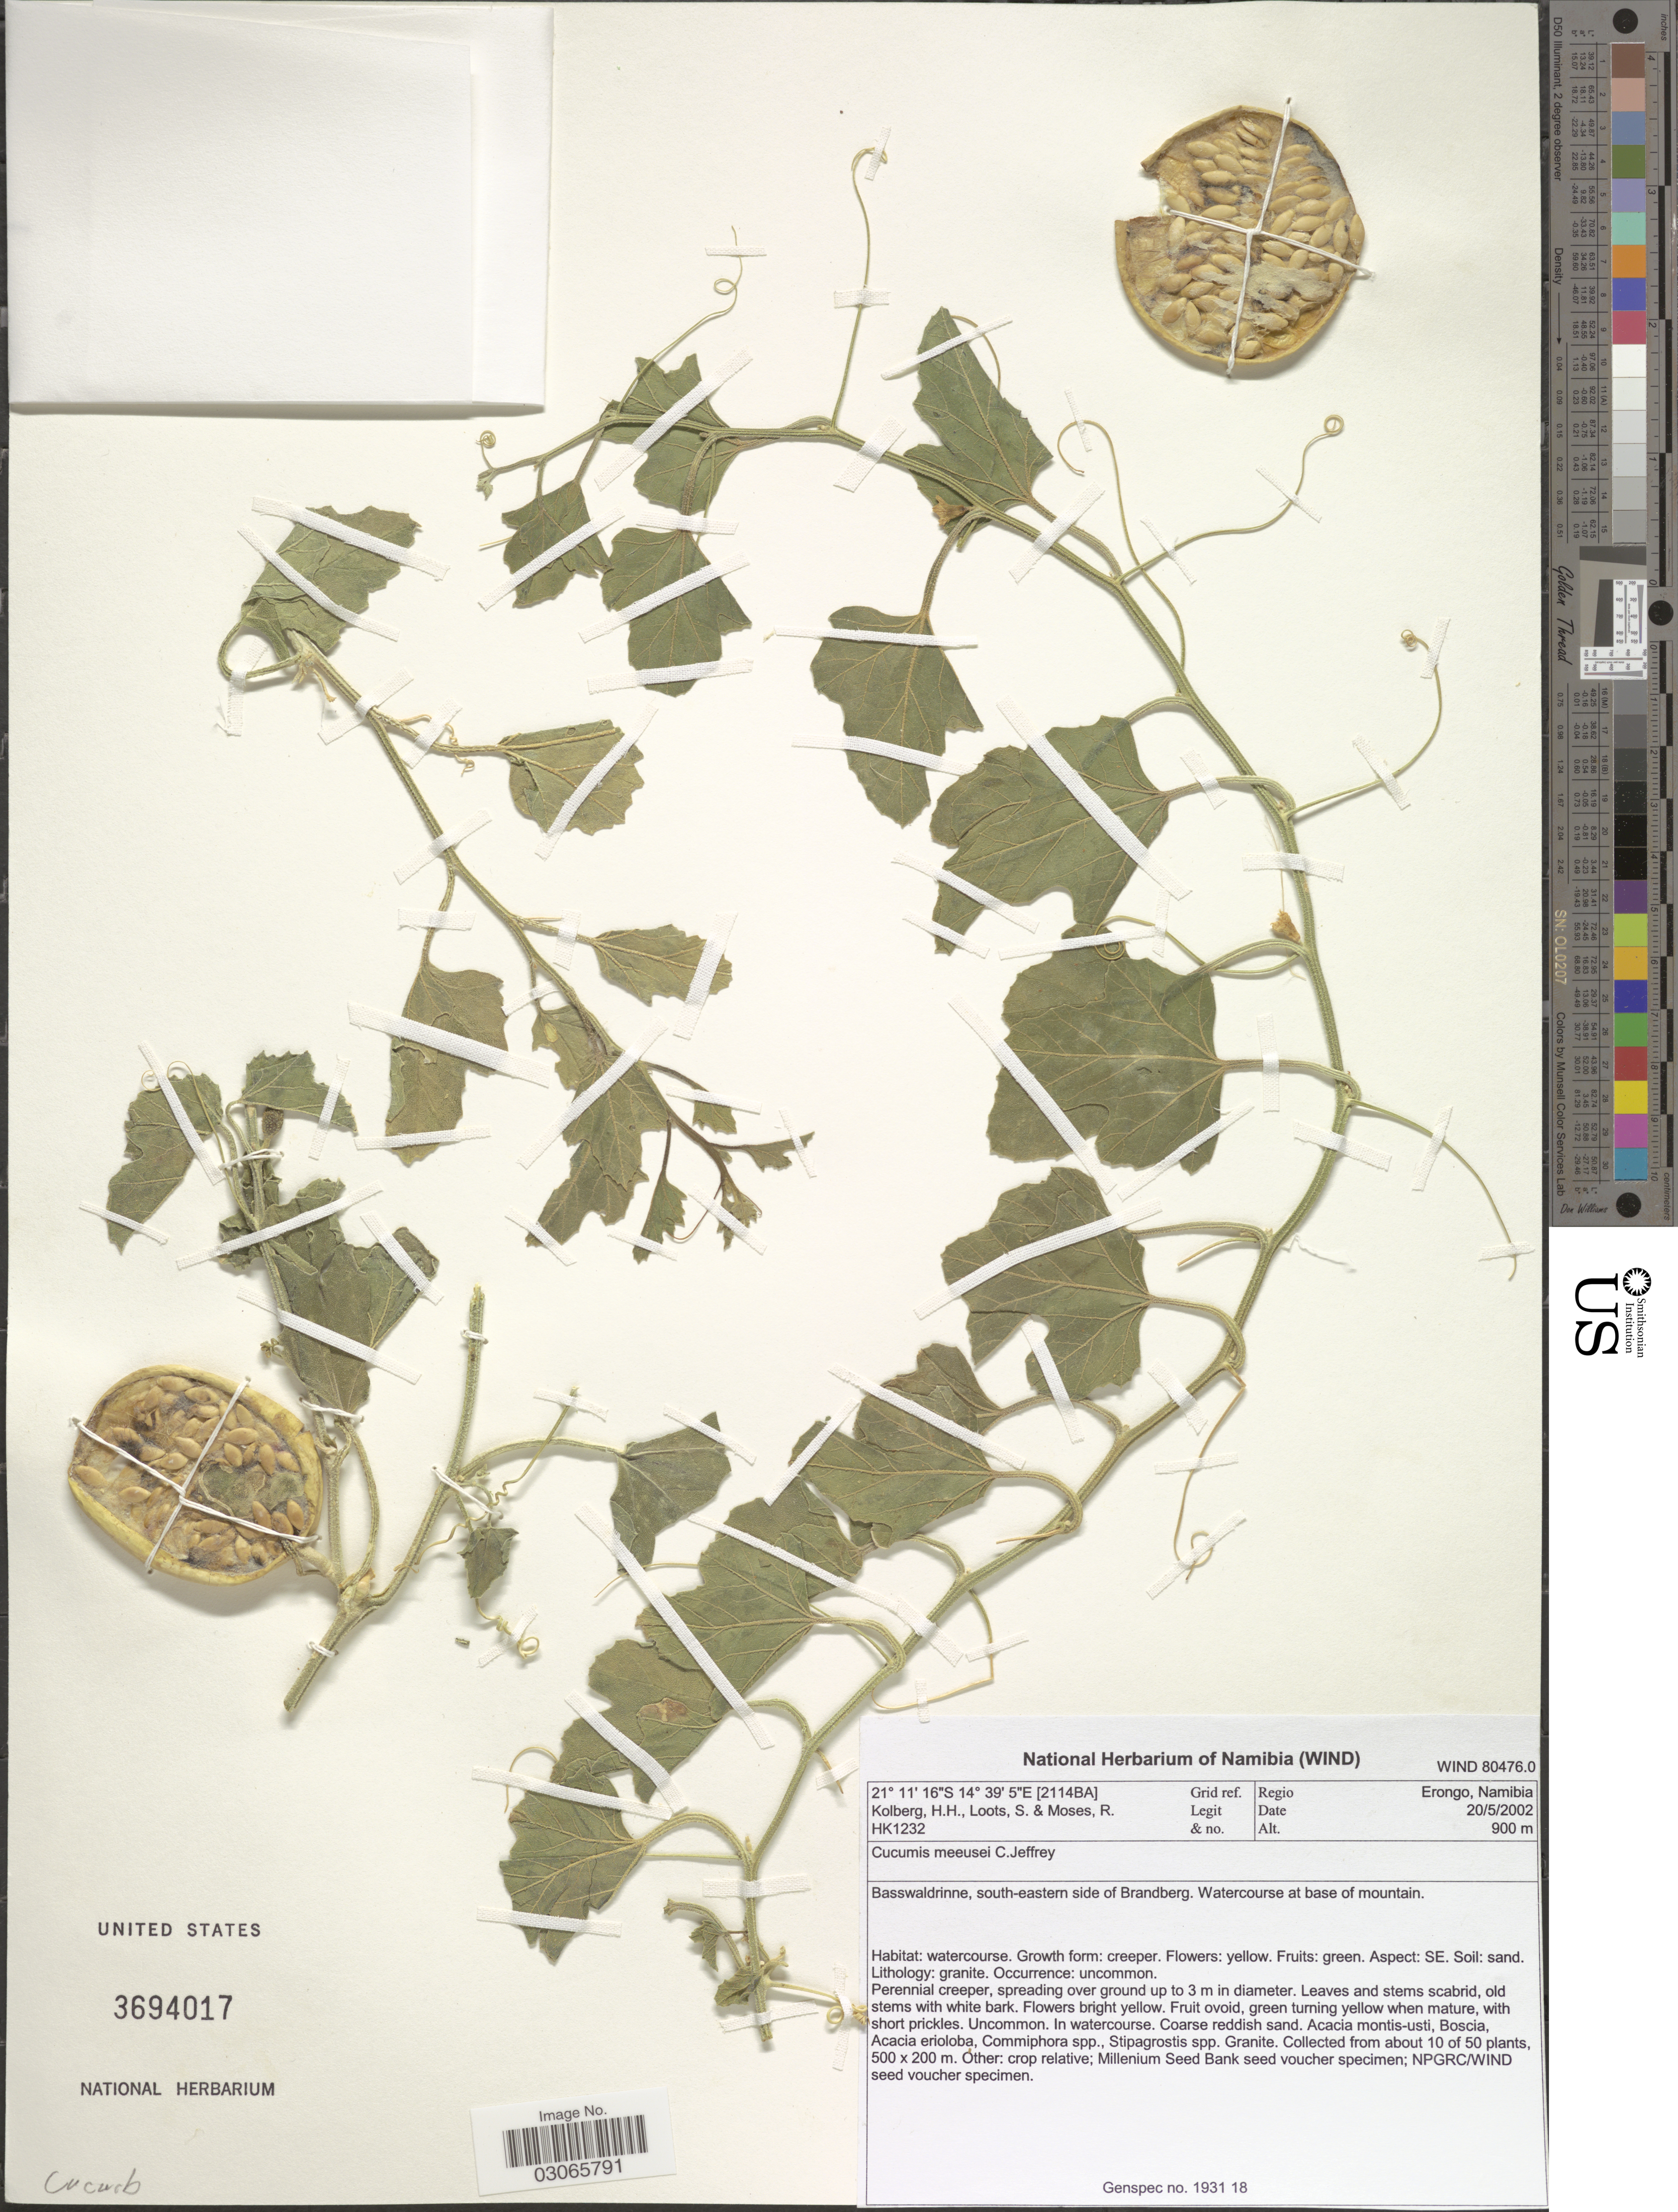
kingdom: Plantae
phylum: Tracheophyta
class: Magnoliopsida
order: Cucurbitales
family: Cucurbitaceae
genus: Cucumis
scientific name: Cucumis meeusei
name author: C. Jeffrey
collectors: H. H. Kolberg, S. Loots & R. Moses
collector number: HK1232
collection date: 2002-05-20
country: Namibia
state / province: Erongo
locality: Basswaldrinne, south-eastern side of Brandberg. Grid ref. [2114BA].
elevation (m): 900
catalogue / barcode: US 3694017